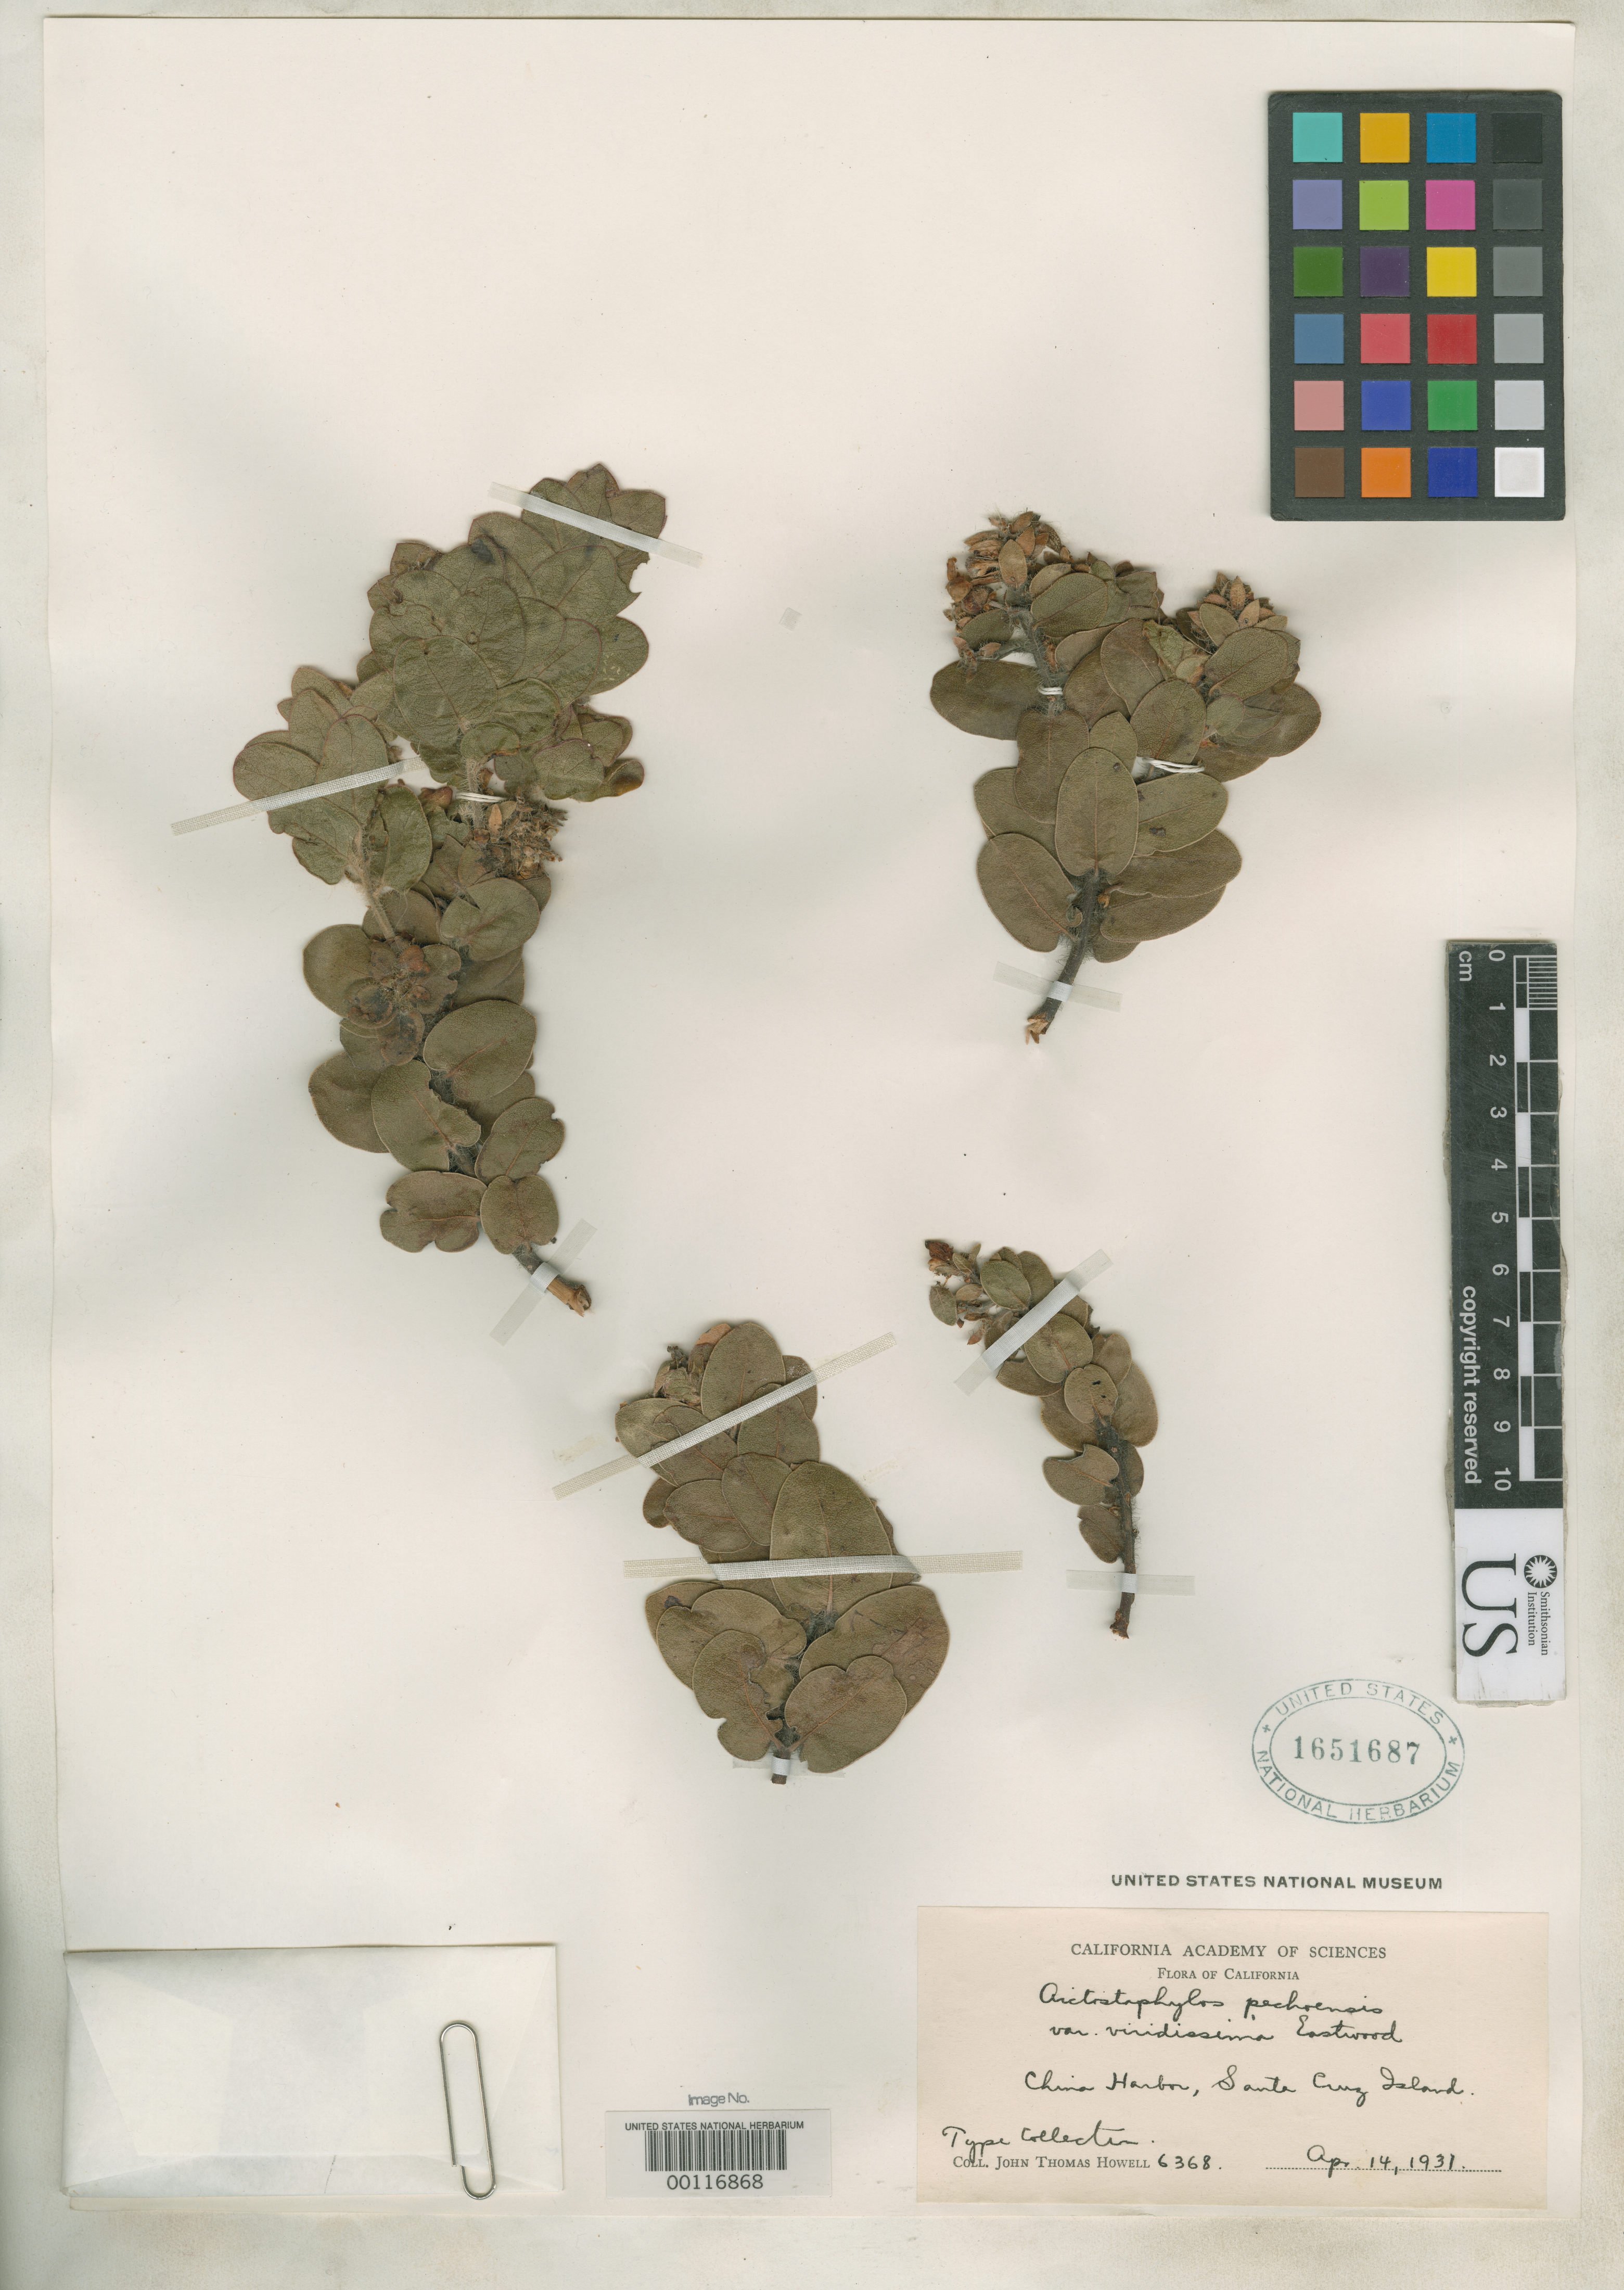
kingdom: Plantae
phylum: Tracheophyta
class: Magnoliopsida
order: Ericales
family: Ericaceae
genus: Arctostaphylos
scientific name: Arctostaphylos pechoensis var. viridissima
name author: Eastw.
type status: Isotype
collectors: J. T. Howell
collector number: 6368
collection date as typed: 14 Apr 1931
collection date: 1931-04-14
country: United States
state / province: California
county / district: Santa Barbara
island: Santa Cruz Island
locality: China Harbor.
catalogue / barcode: US 1651687